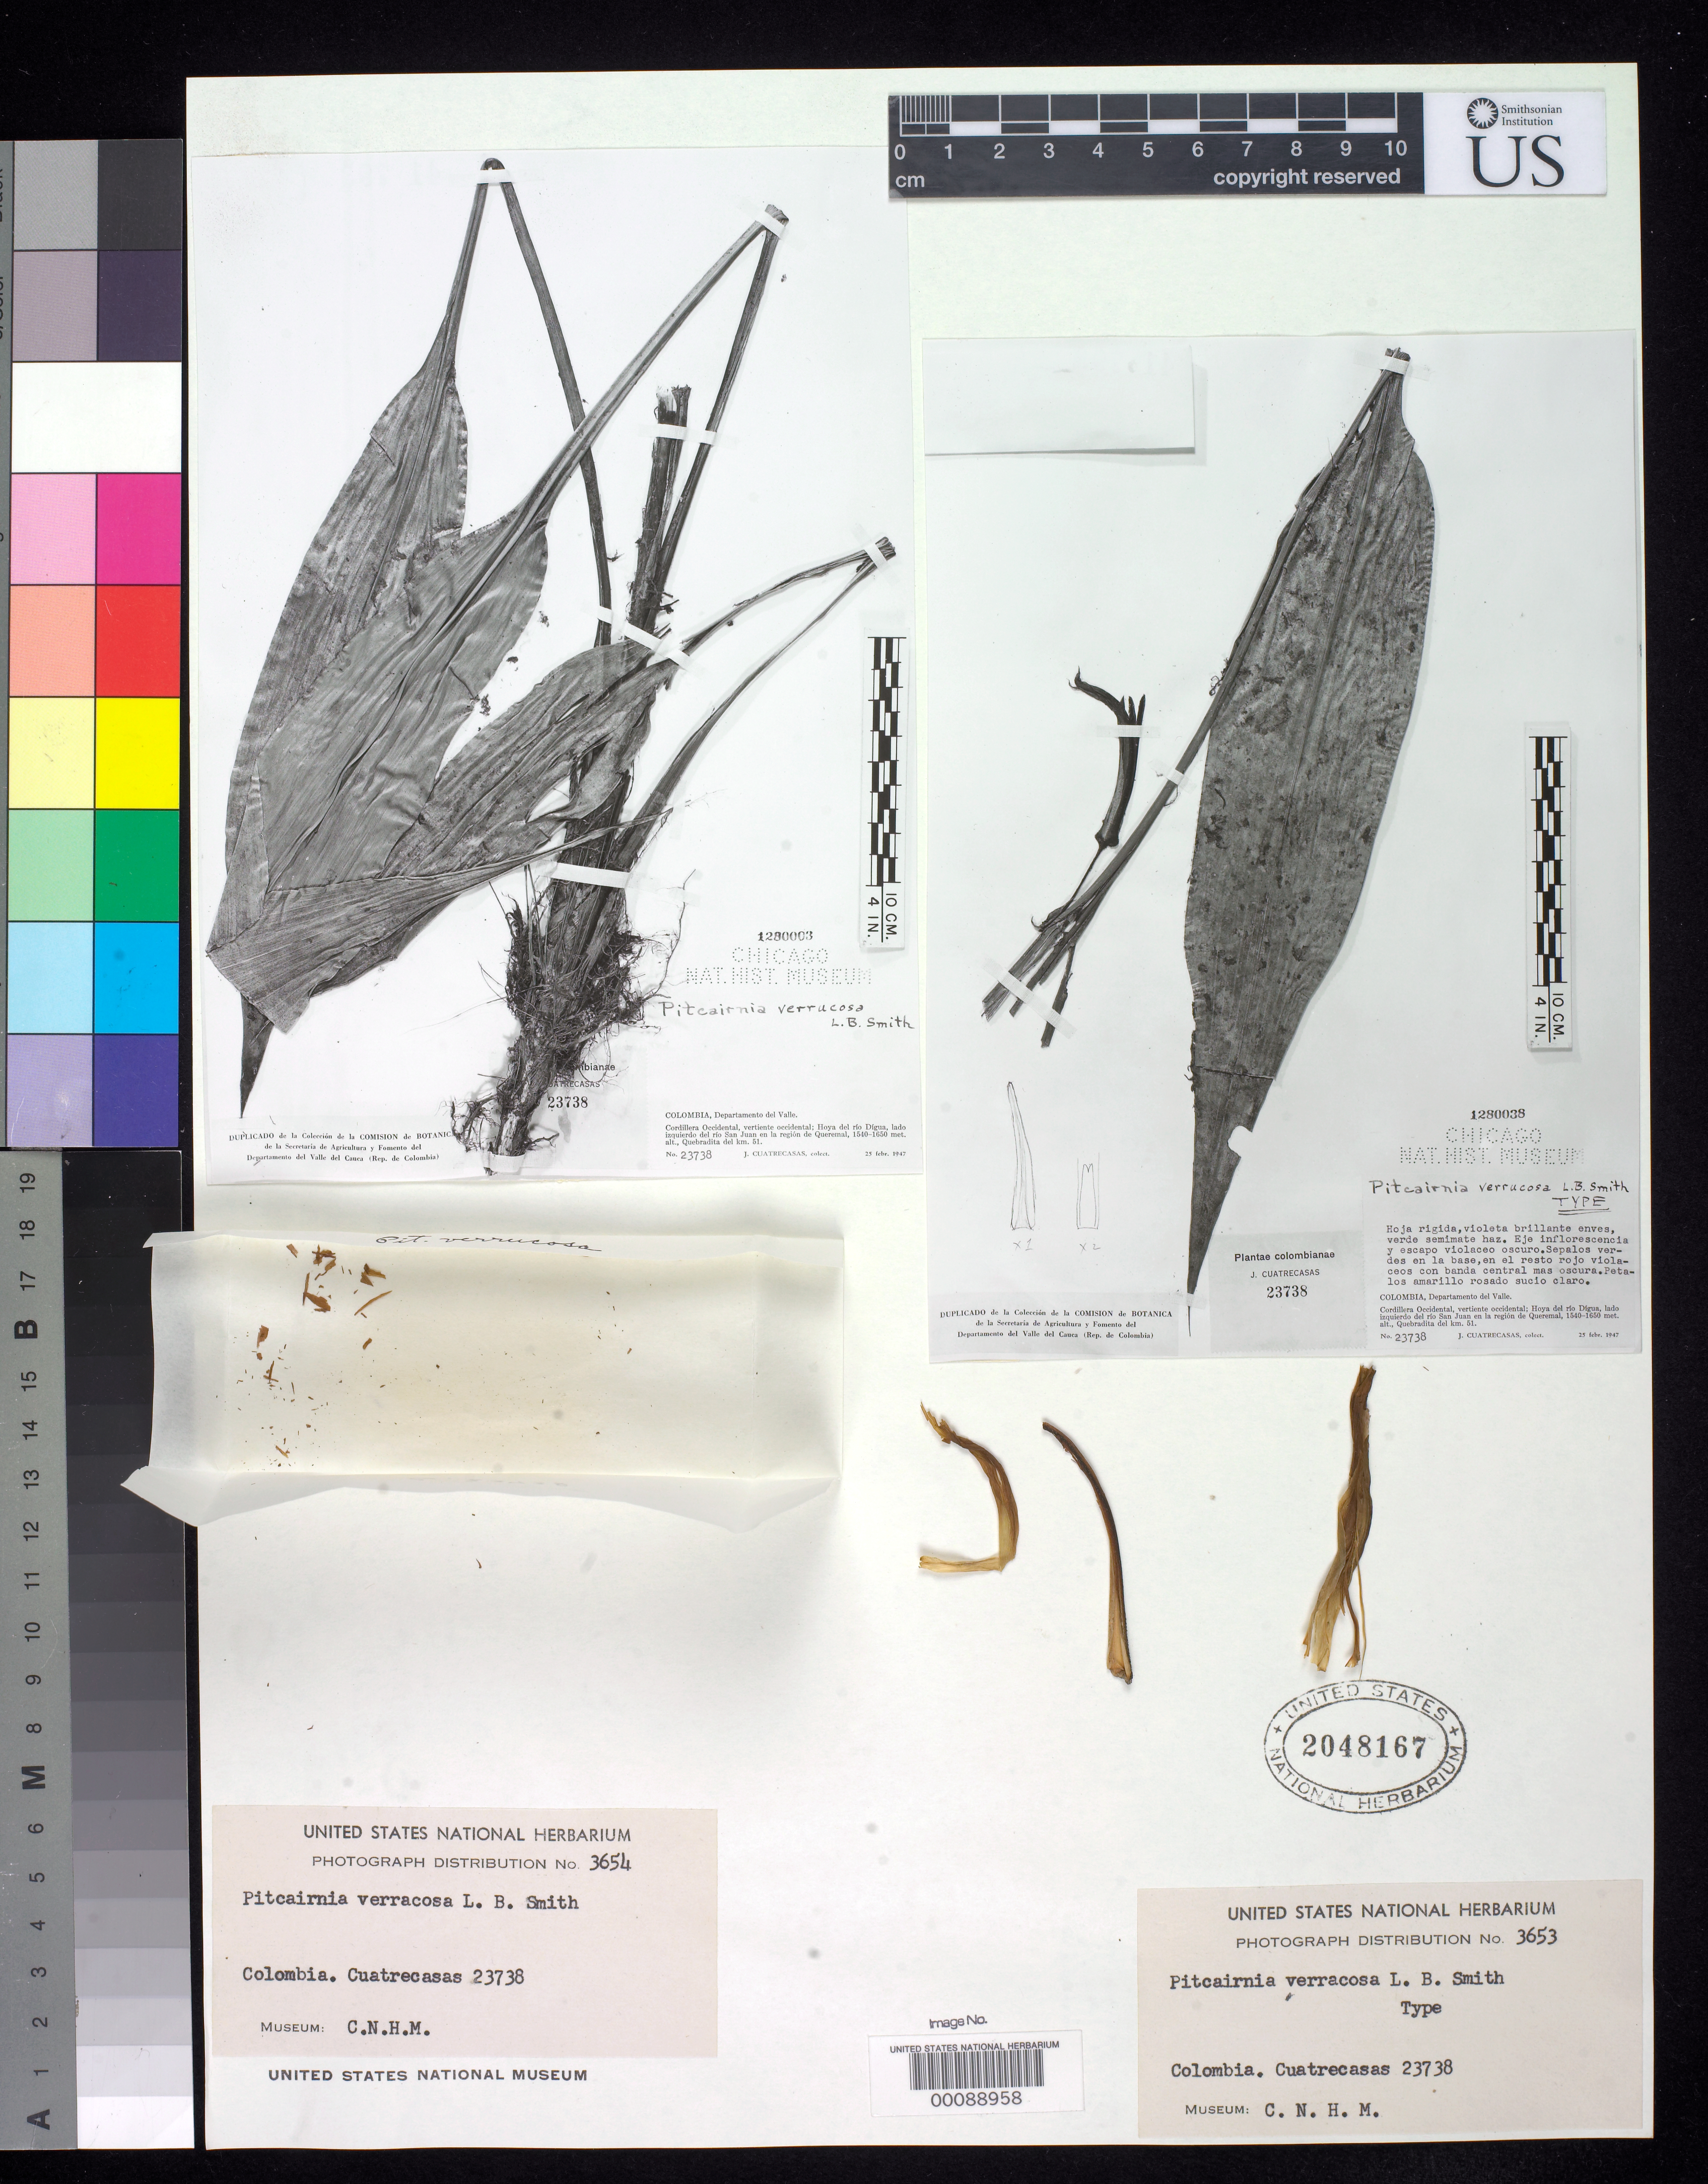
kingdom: Plantae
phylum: Tracheophyta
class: Liliopsida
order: Poales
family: Bromeliaceae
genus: Pitcairnia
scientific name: Pitcairnia verrucosa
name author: L.B. Sm.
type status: Type Fragment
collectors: J. Cuatrecasas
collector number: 23738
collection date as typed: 25 Feb 1947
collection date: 1947-02-25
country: Colombia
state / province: Valle del Cauca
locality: Hoya del Rio Digua, km 51, left bank of Rio San Juan, near Queremal, W slope of Cordillera Occidental.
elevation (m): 1540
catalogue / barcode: US 2048167